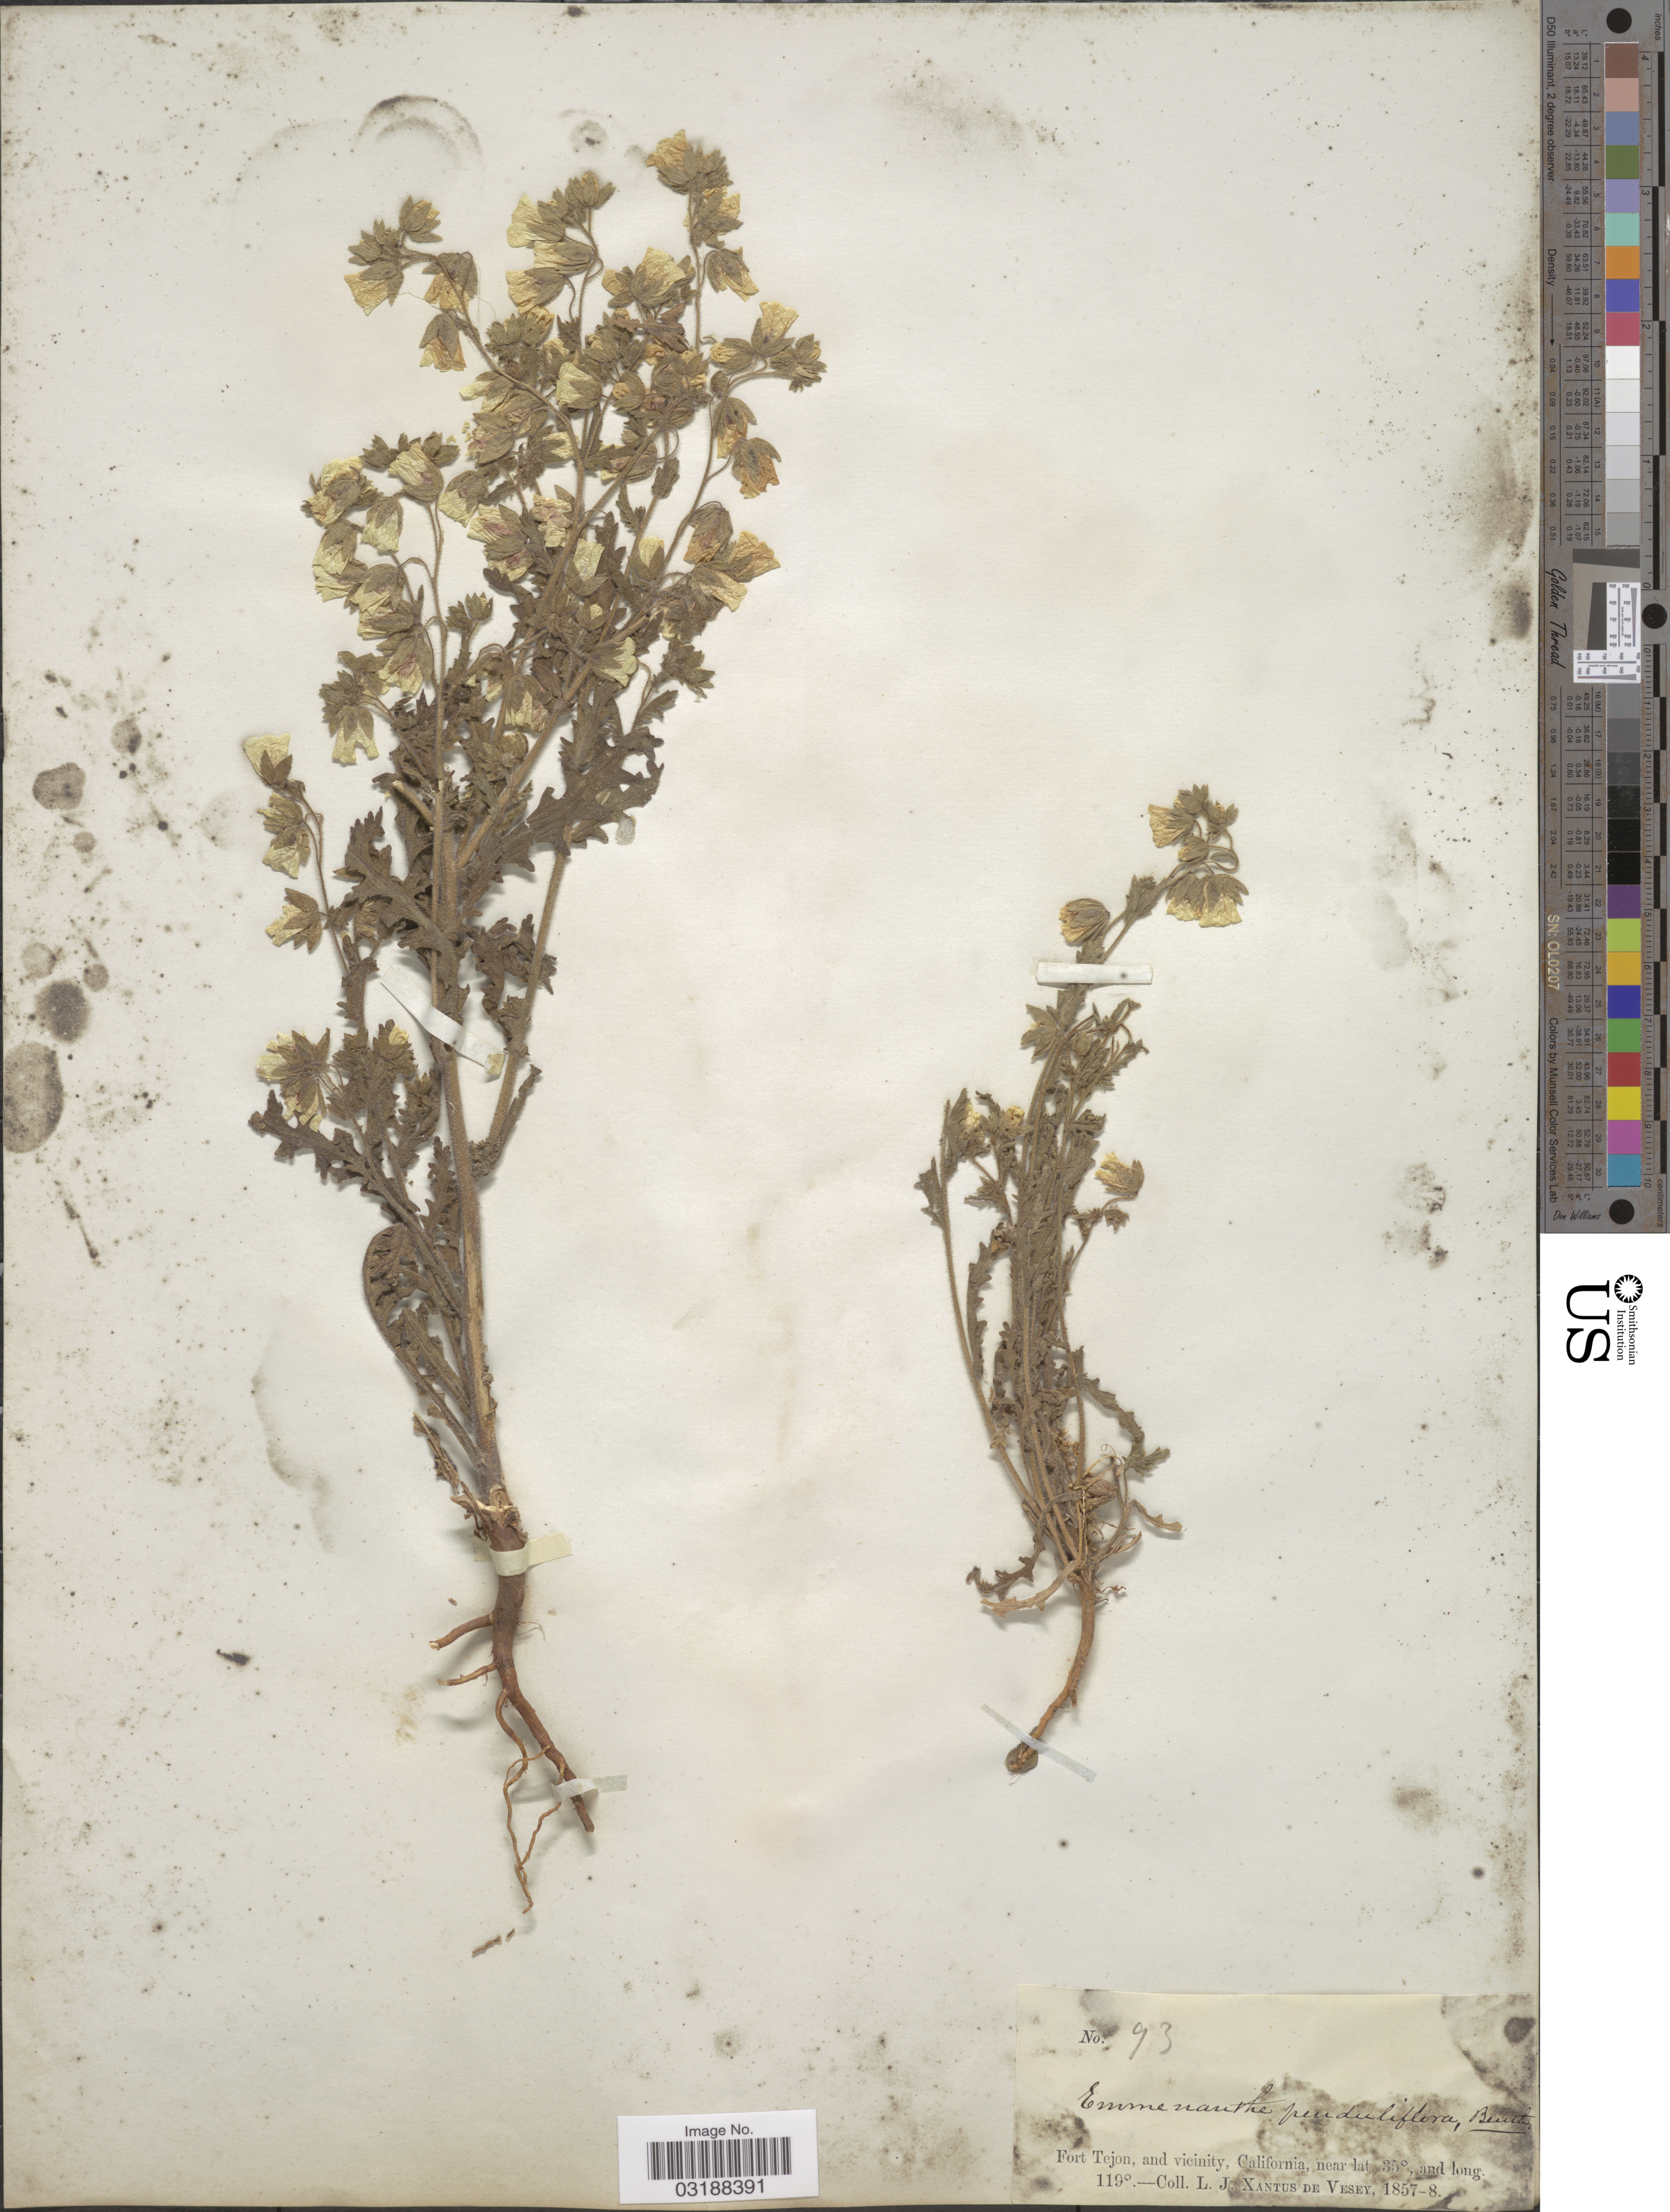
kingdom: Plantae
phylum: Tracheophyta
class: Magnoliopsida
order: Boraginales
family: Hydrophyllaceae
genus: Emmenanthe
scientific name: Emmenanthe penduliflora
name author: Benth.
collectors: L. Xantus de Vesey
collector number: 93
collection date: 1857/1888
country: United States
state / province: California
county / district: Kern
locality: Fort Tejon, and vicinity.